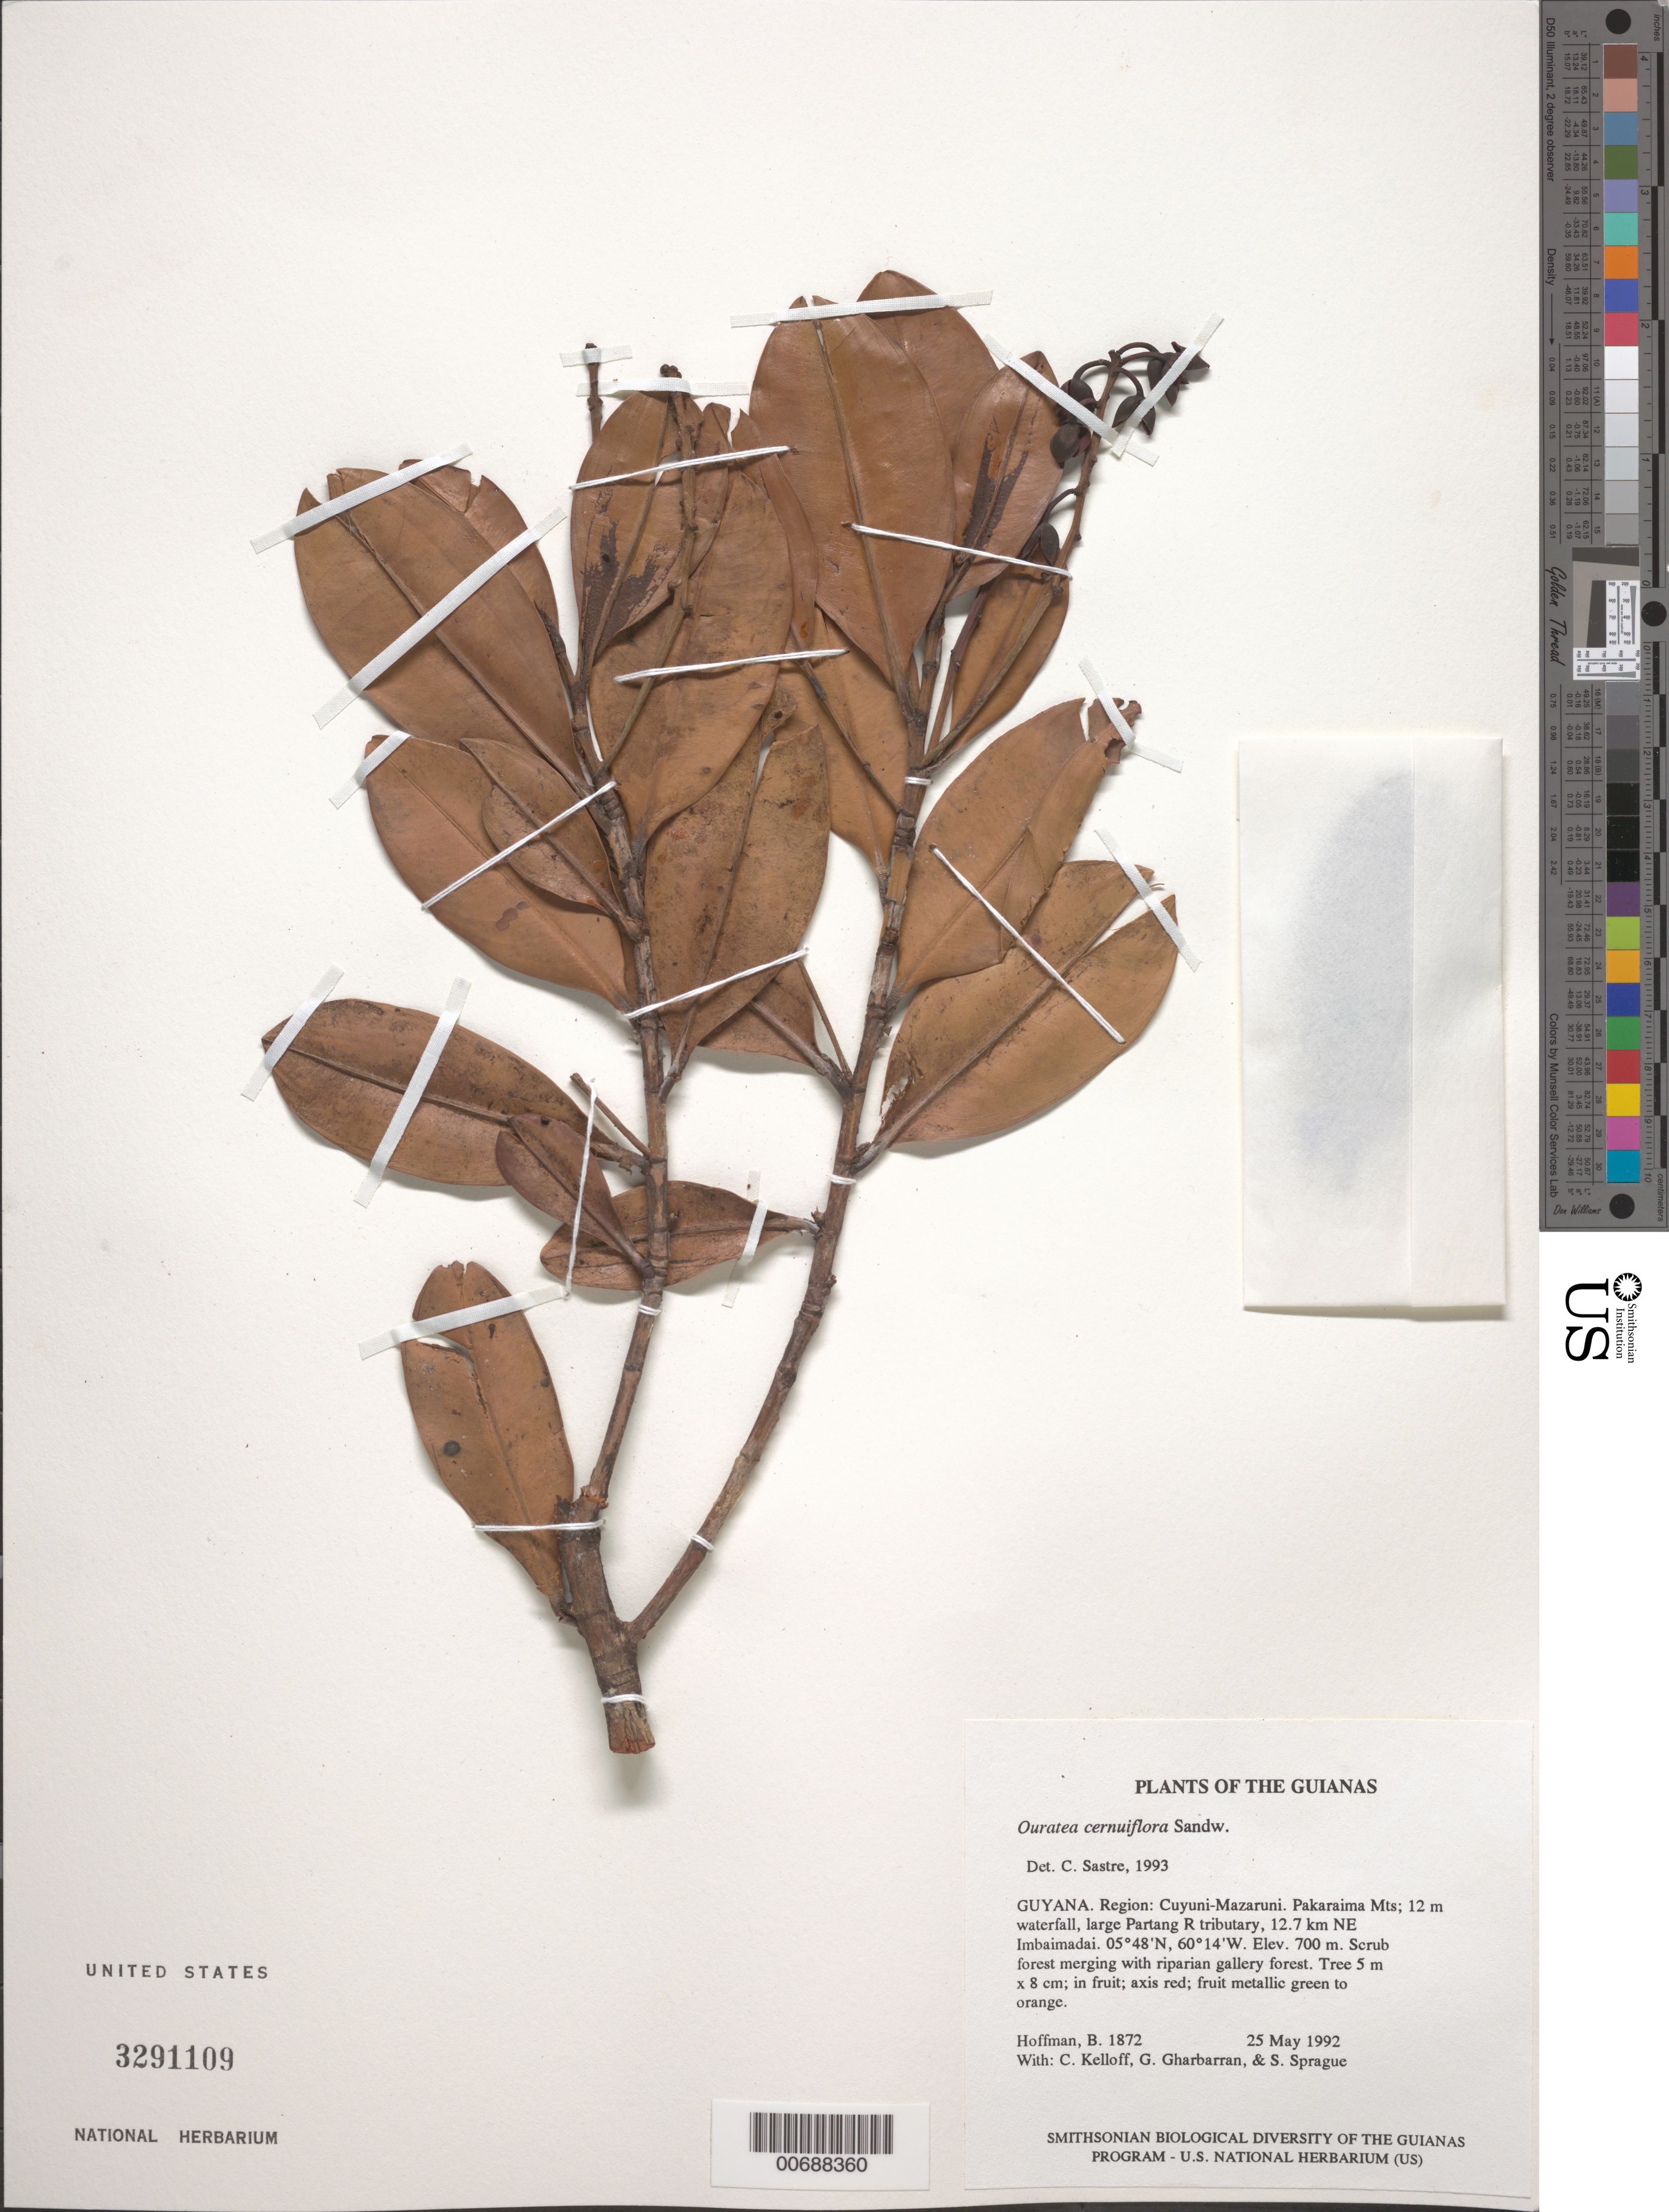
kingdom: Plantae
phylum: Tracheophyta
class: Magnoliopsida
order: Malpighiales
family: Ochnaceae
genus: Ouratea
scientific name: Ouratea cernuiflora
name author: Sandwith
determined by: Sastre, C. H. L.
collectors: B. Hoffman, C. L. Kelloff, G. Gharbarran & S. Sprague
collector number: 1872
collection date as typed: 25 May 1992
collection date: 1992-05-25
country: Guyana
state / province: Cuyuni-Mazaruni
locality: Pakaraima Mts; 12 m waterfall, large Partang River tributary, 12.7 km NE of Imbaimadai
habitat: Scrub forest merging with riparian gallery forest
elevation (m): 700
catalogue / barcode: US 3291109